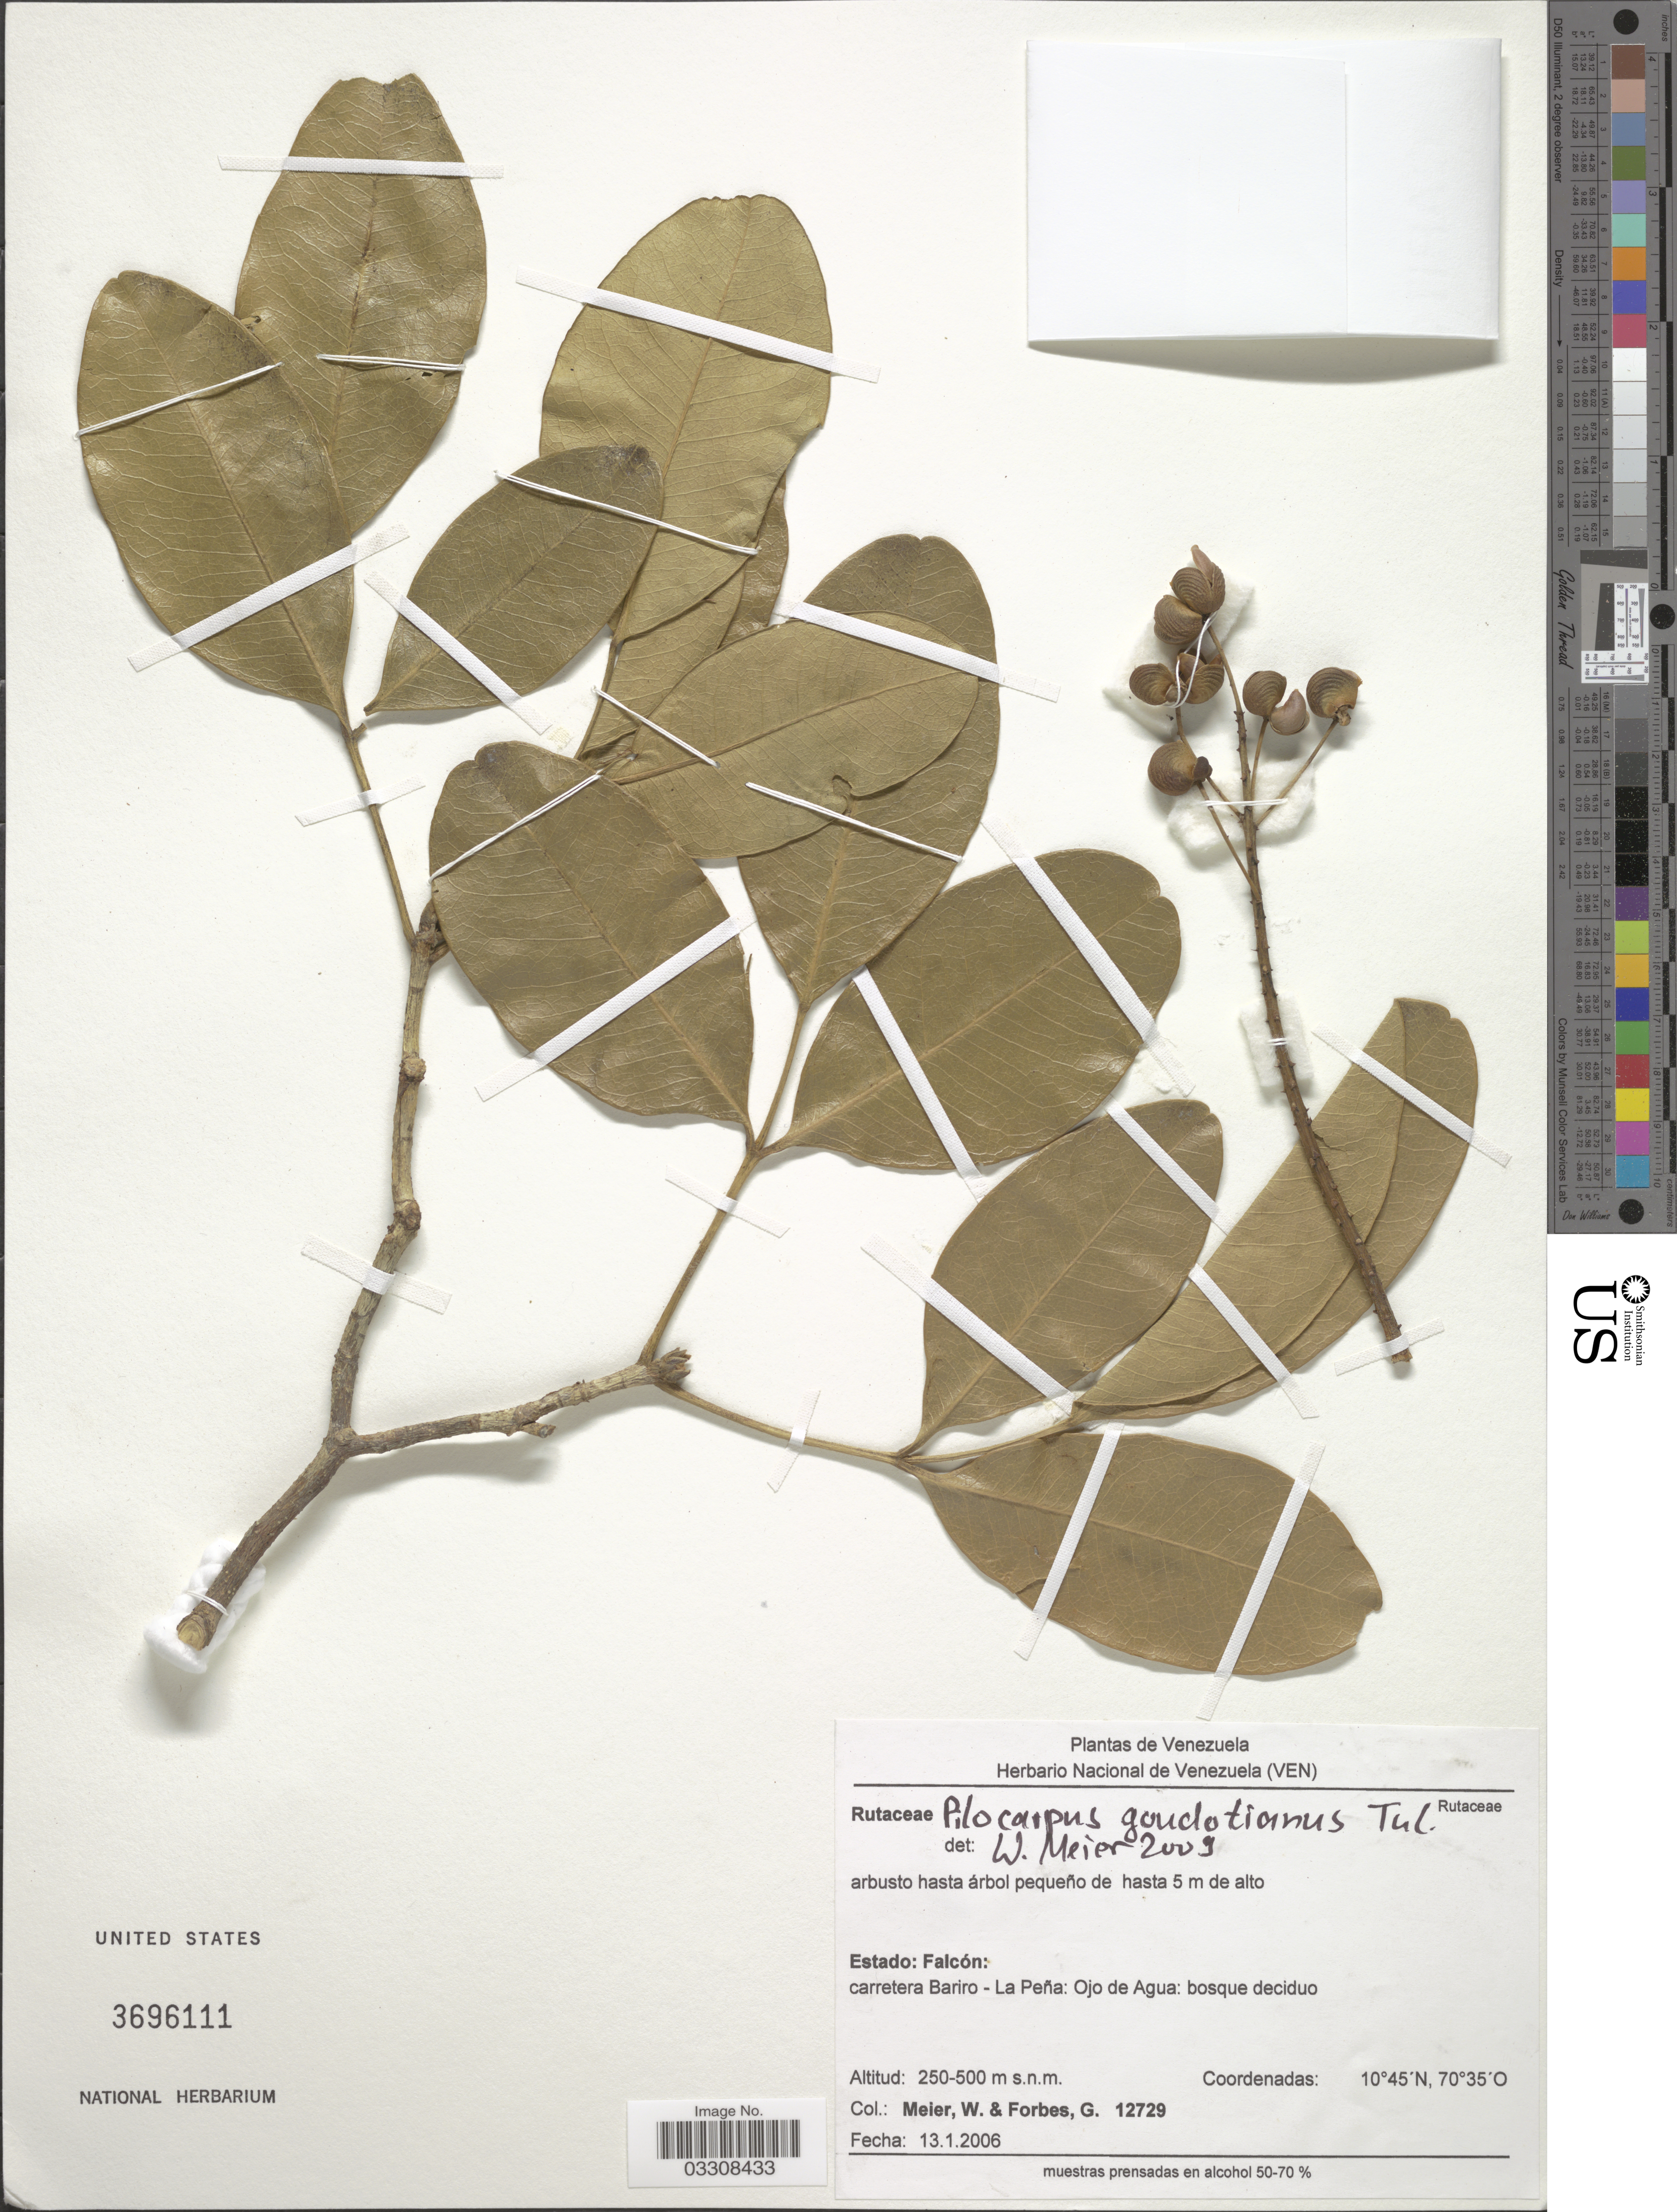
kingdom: Plantae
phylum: Tracheophyta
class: Magnoliopsida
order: Sapindales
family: Rutaceae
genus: Pilocarpus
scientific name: Pilocarpus goudotianus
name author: Tul.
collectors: W. Meier & G. Forbes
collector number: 12729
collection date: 2006-01-13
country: Venezuela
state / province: Falcón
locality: Carretera Bariro - La Peña: Ojo de Agua: bosque deciduo.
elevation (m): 250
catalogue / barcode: US 3696111